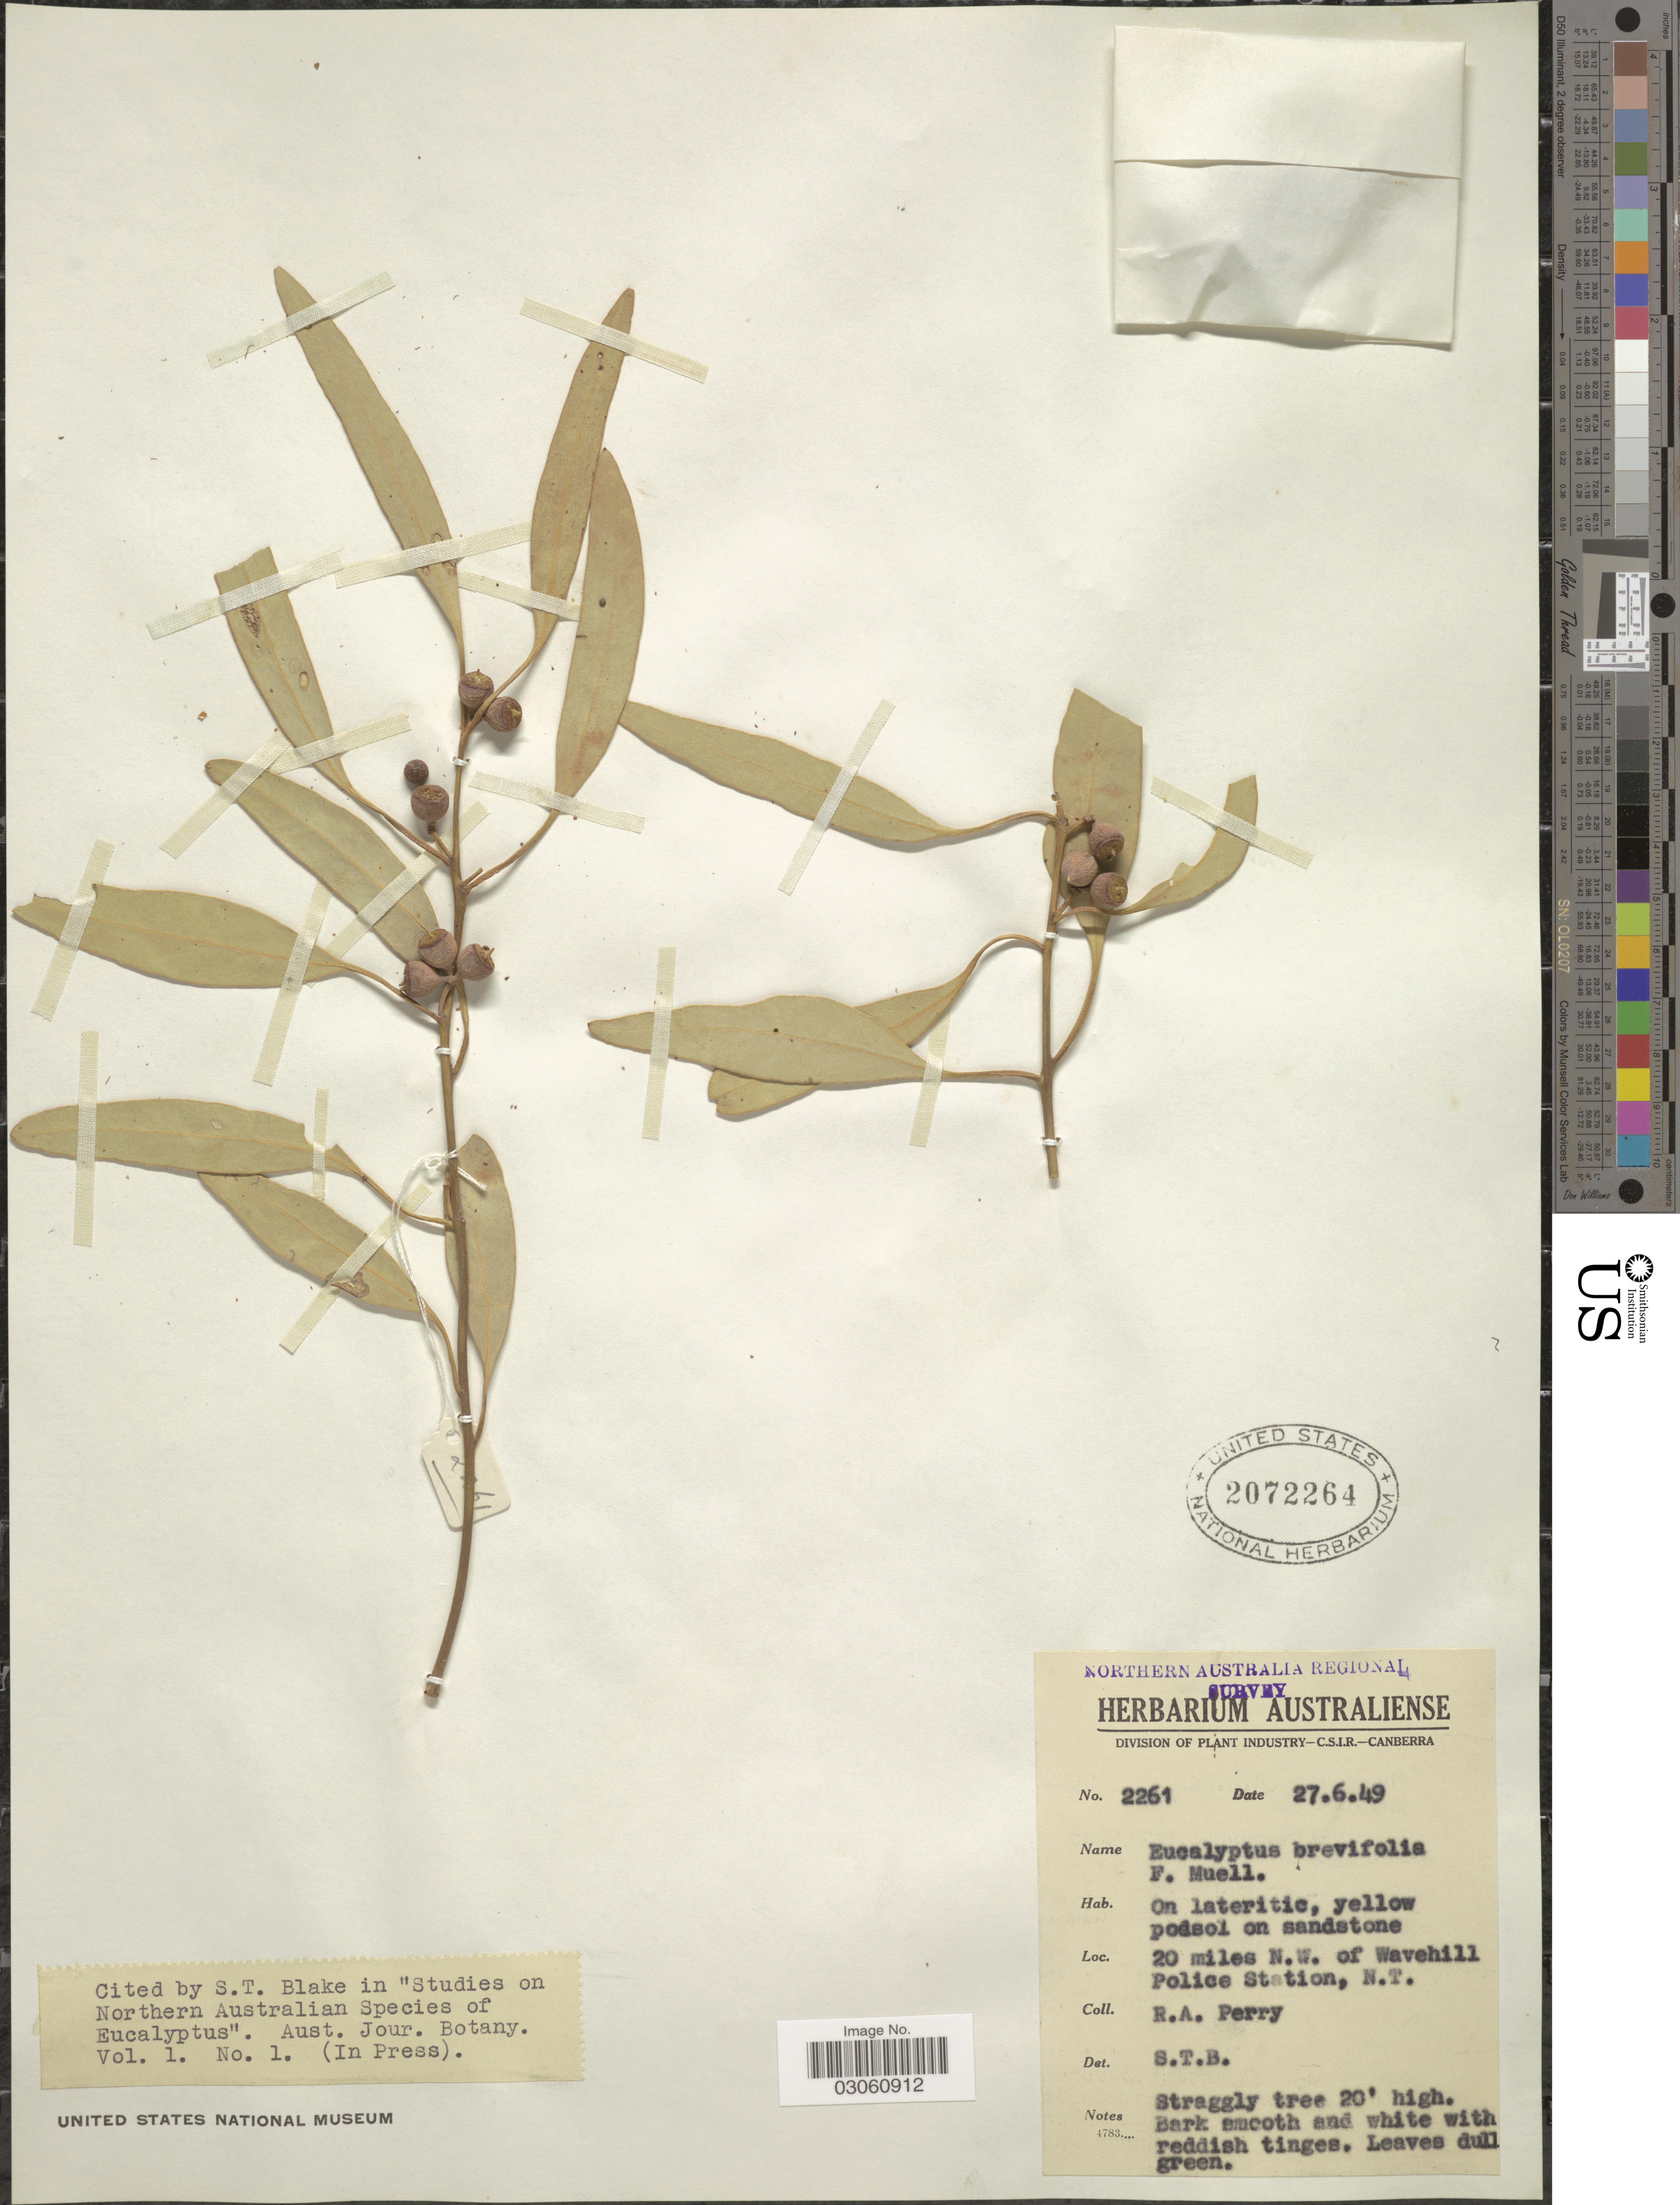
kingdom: Plantae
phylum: Tracheophyta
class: Magnoliopsida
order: Myrtales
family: Myrtaceae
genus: Eucalyptus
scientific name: Eucalyptus brevifolia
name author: F. Muell.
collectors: Perry, R. A.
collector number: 2261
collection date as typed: Transcribed d/m/y: 27/6/49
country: Australia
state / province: Northern Territory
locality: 20 miles N.W. of Wavehill Police Station, N.T.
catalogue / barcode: US 2072264